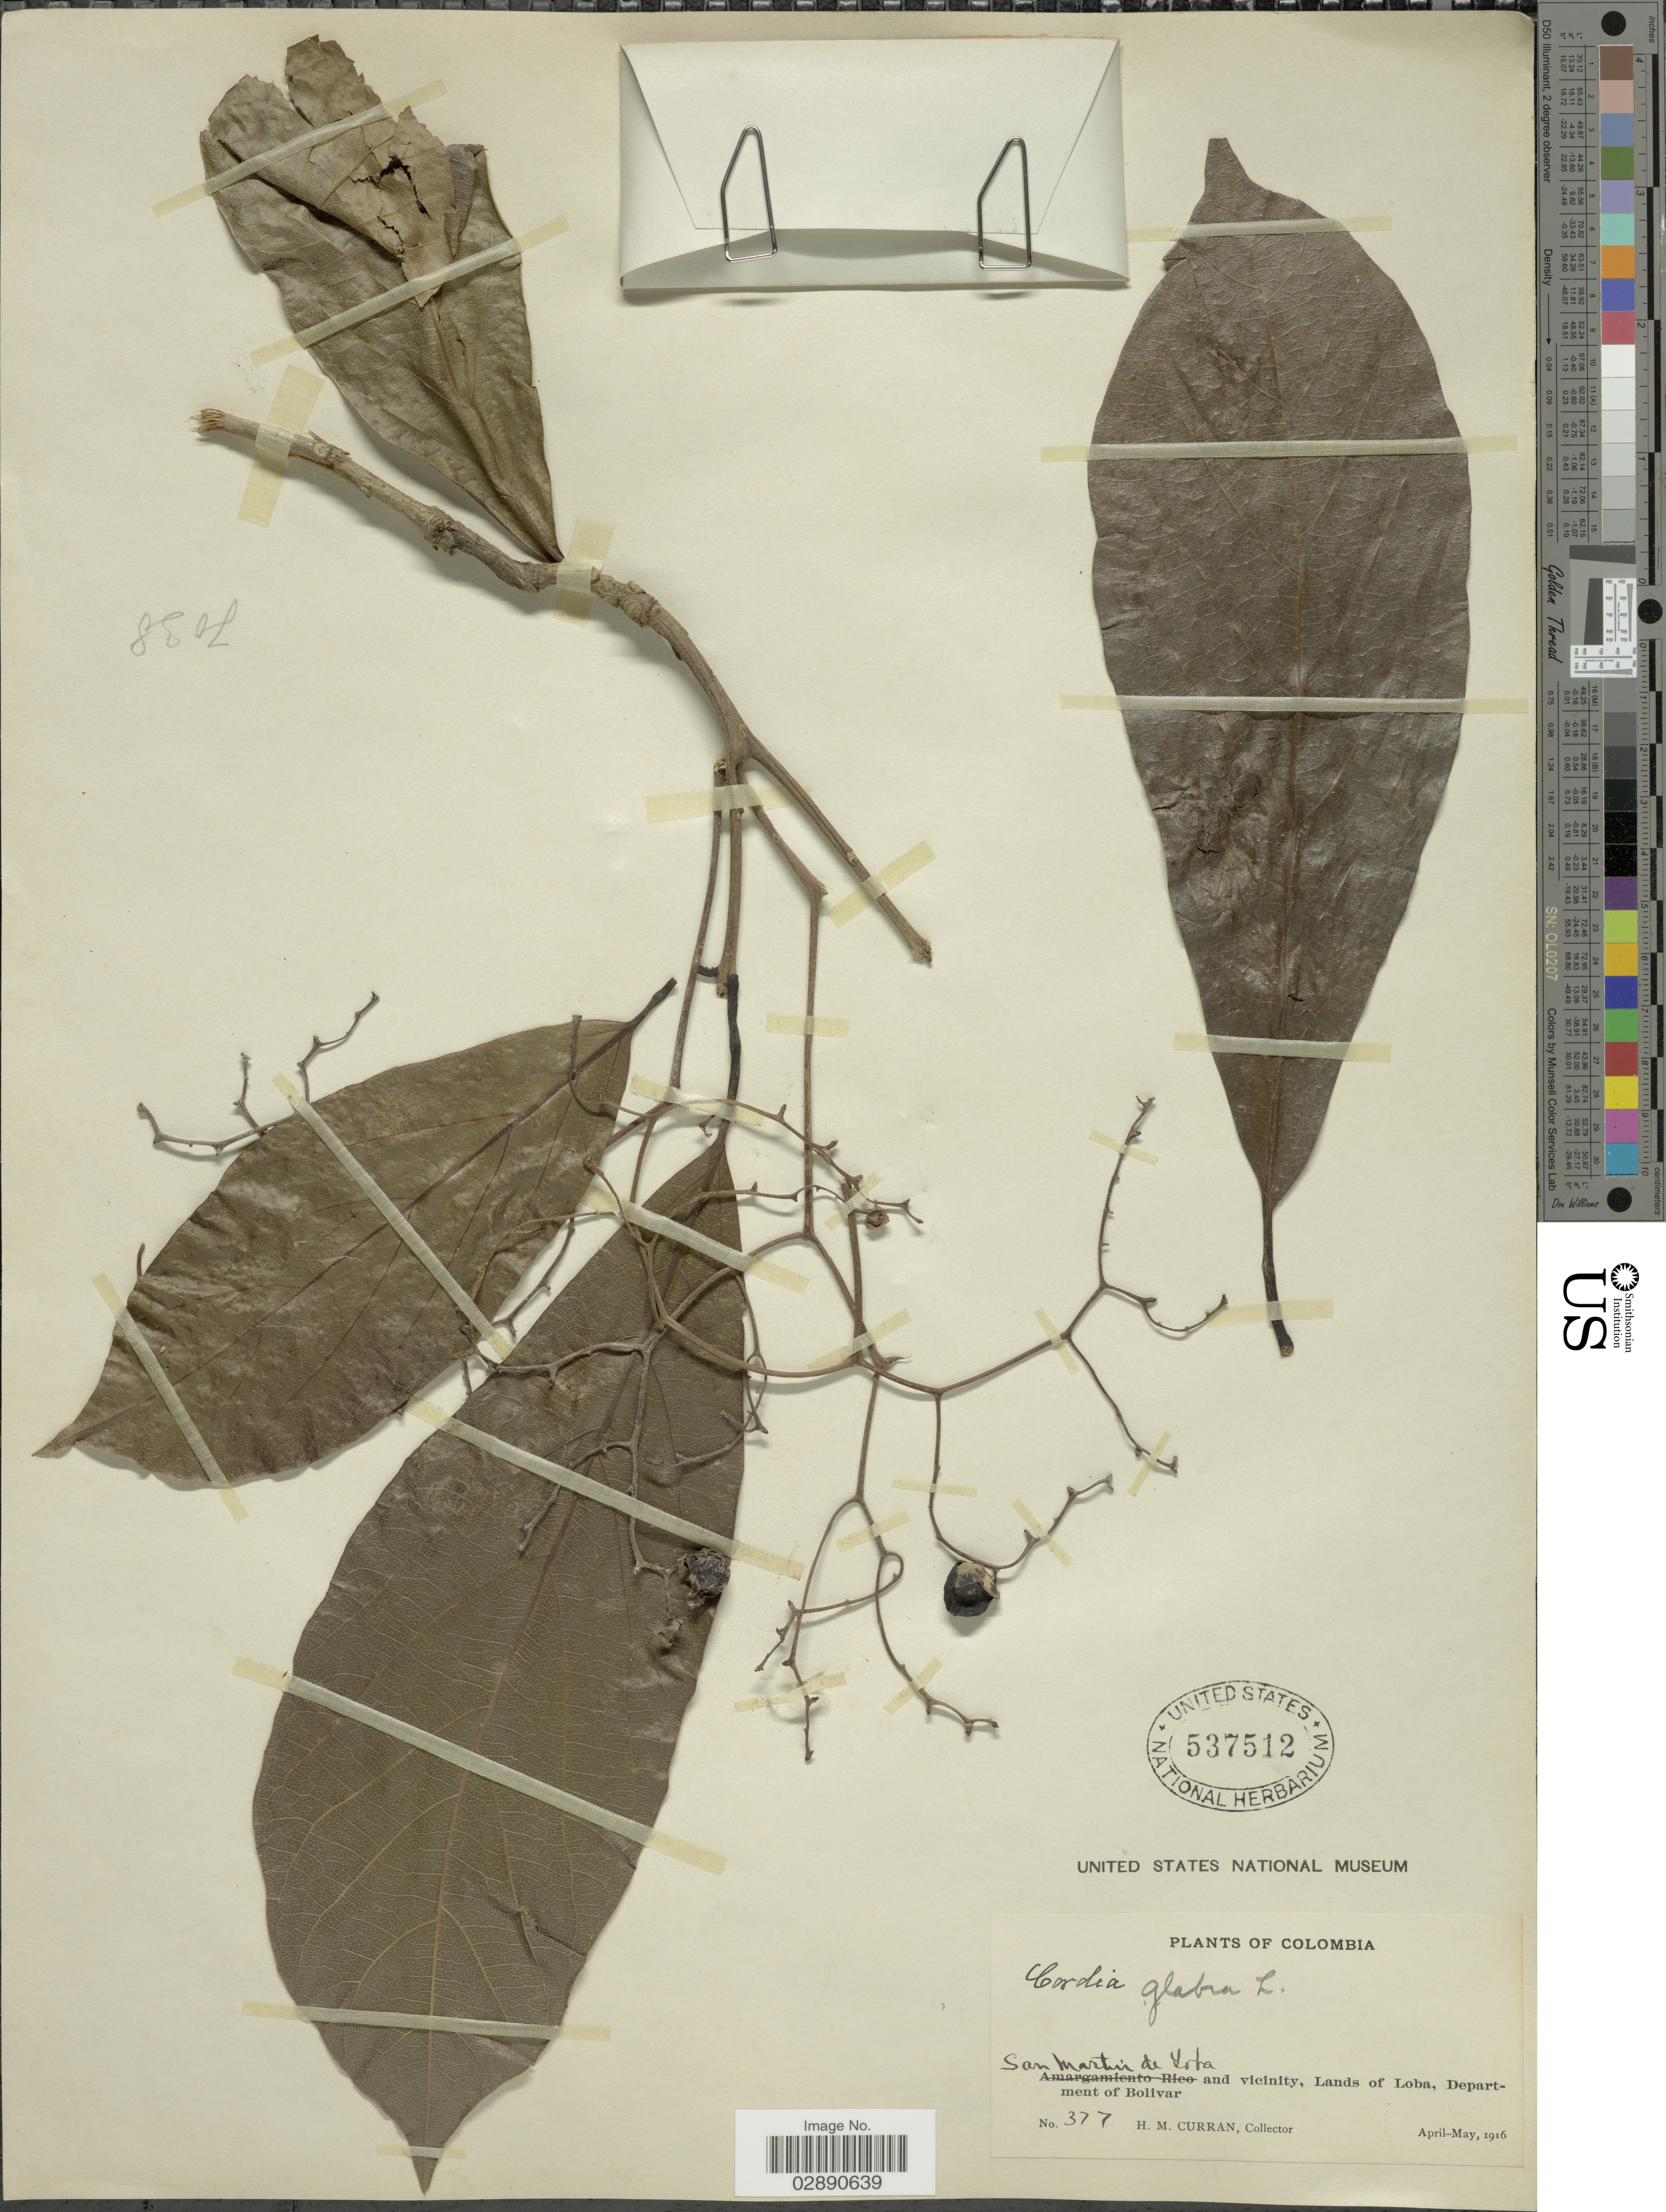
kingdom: Plantae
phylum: Tracheophyta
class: Magnoliopsida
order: Boraginales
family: Cordiaceae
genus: Cordia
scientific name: Cordia collococca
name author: L.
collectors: H. M. Curran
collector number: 377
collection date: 1916-04/1916-05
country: Colombia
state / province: Bolívar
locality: San Martin de Loba and vicinity, Lands of Loba, Department of Bolivar.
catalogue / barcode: US 537512